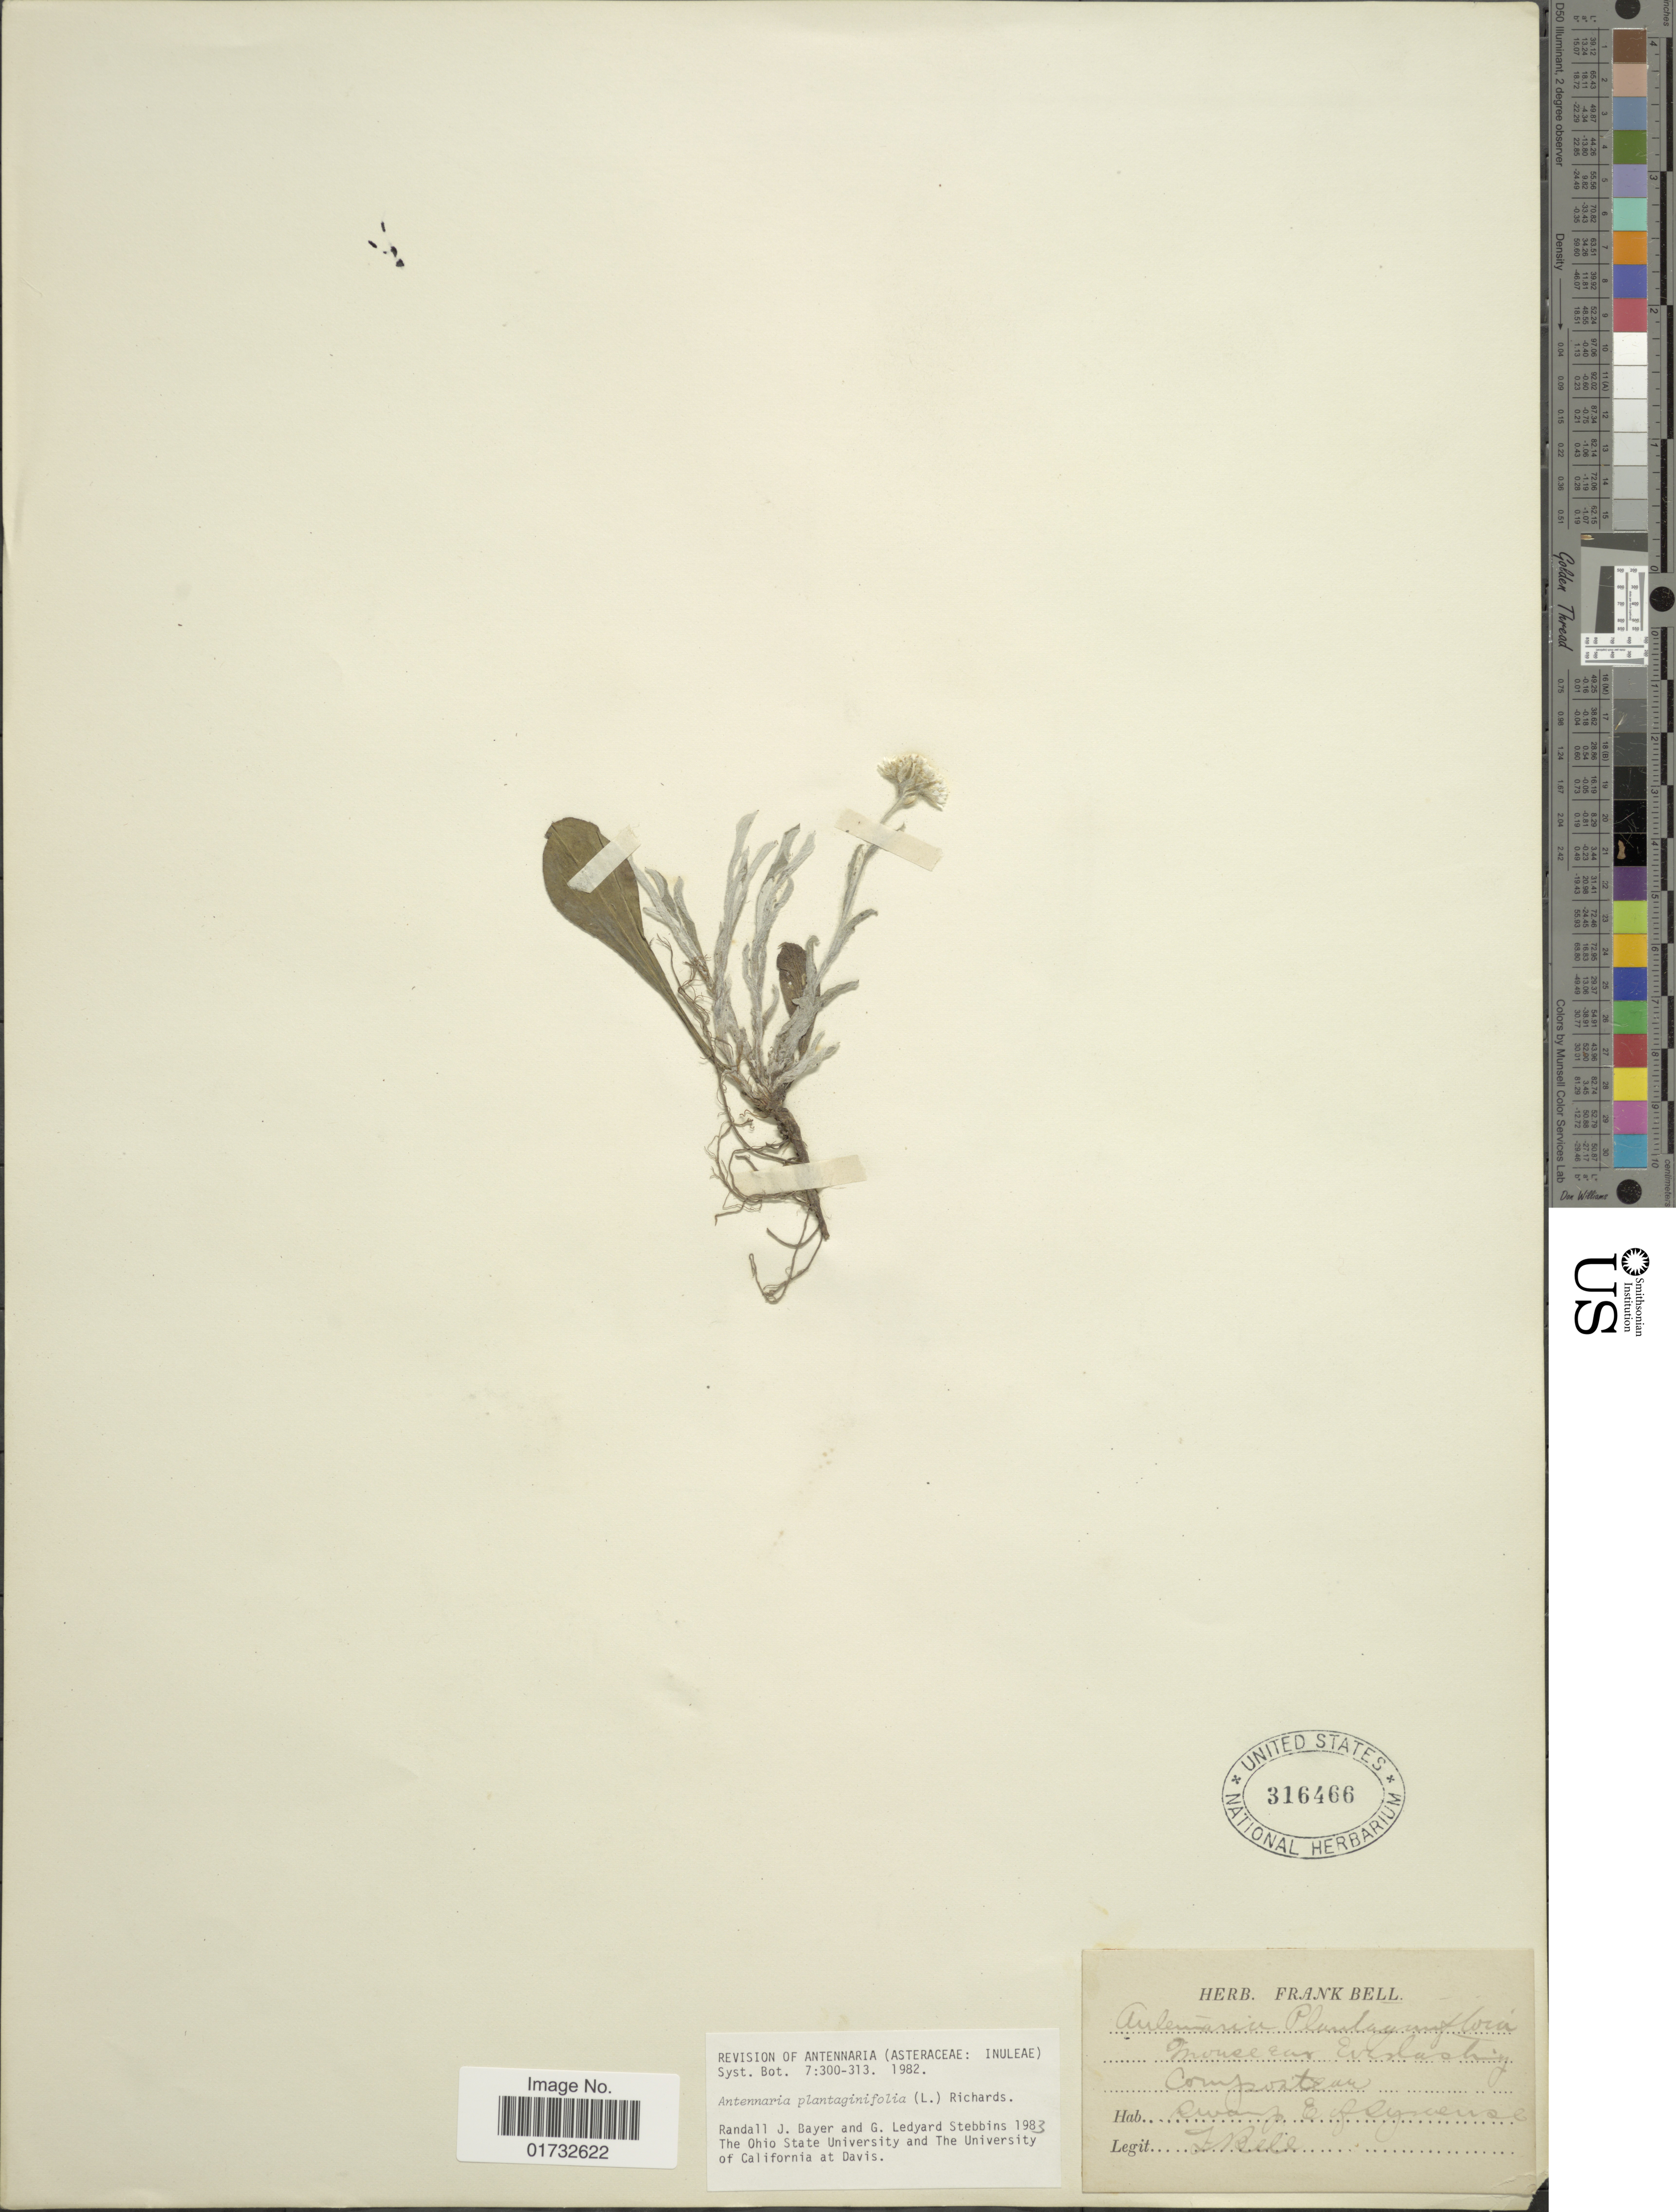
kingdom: Plantae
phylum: Tracheophyta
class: Magnoliopsida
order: Asterales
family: Asteraceae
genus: Antennaria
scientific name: Antennaria plantaginifolia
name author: (L.) Richardson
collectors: F. Bell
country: United States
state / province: New York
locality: Swamp E of Syracuse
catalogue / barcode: US 316466